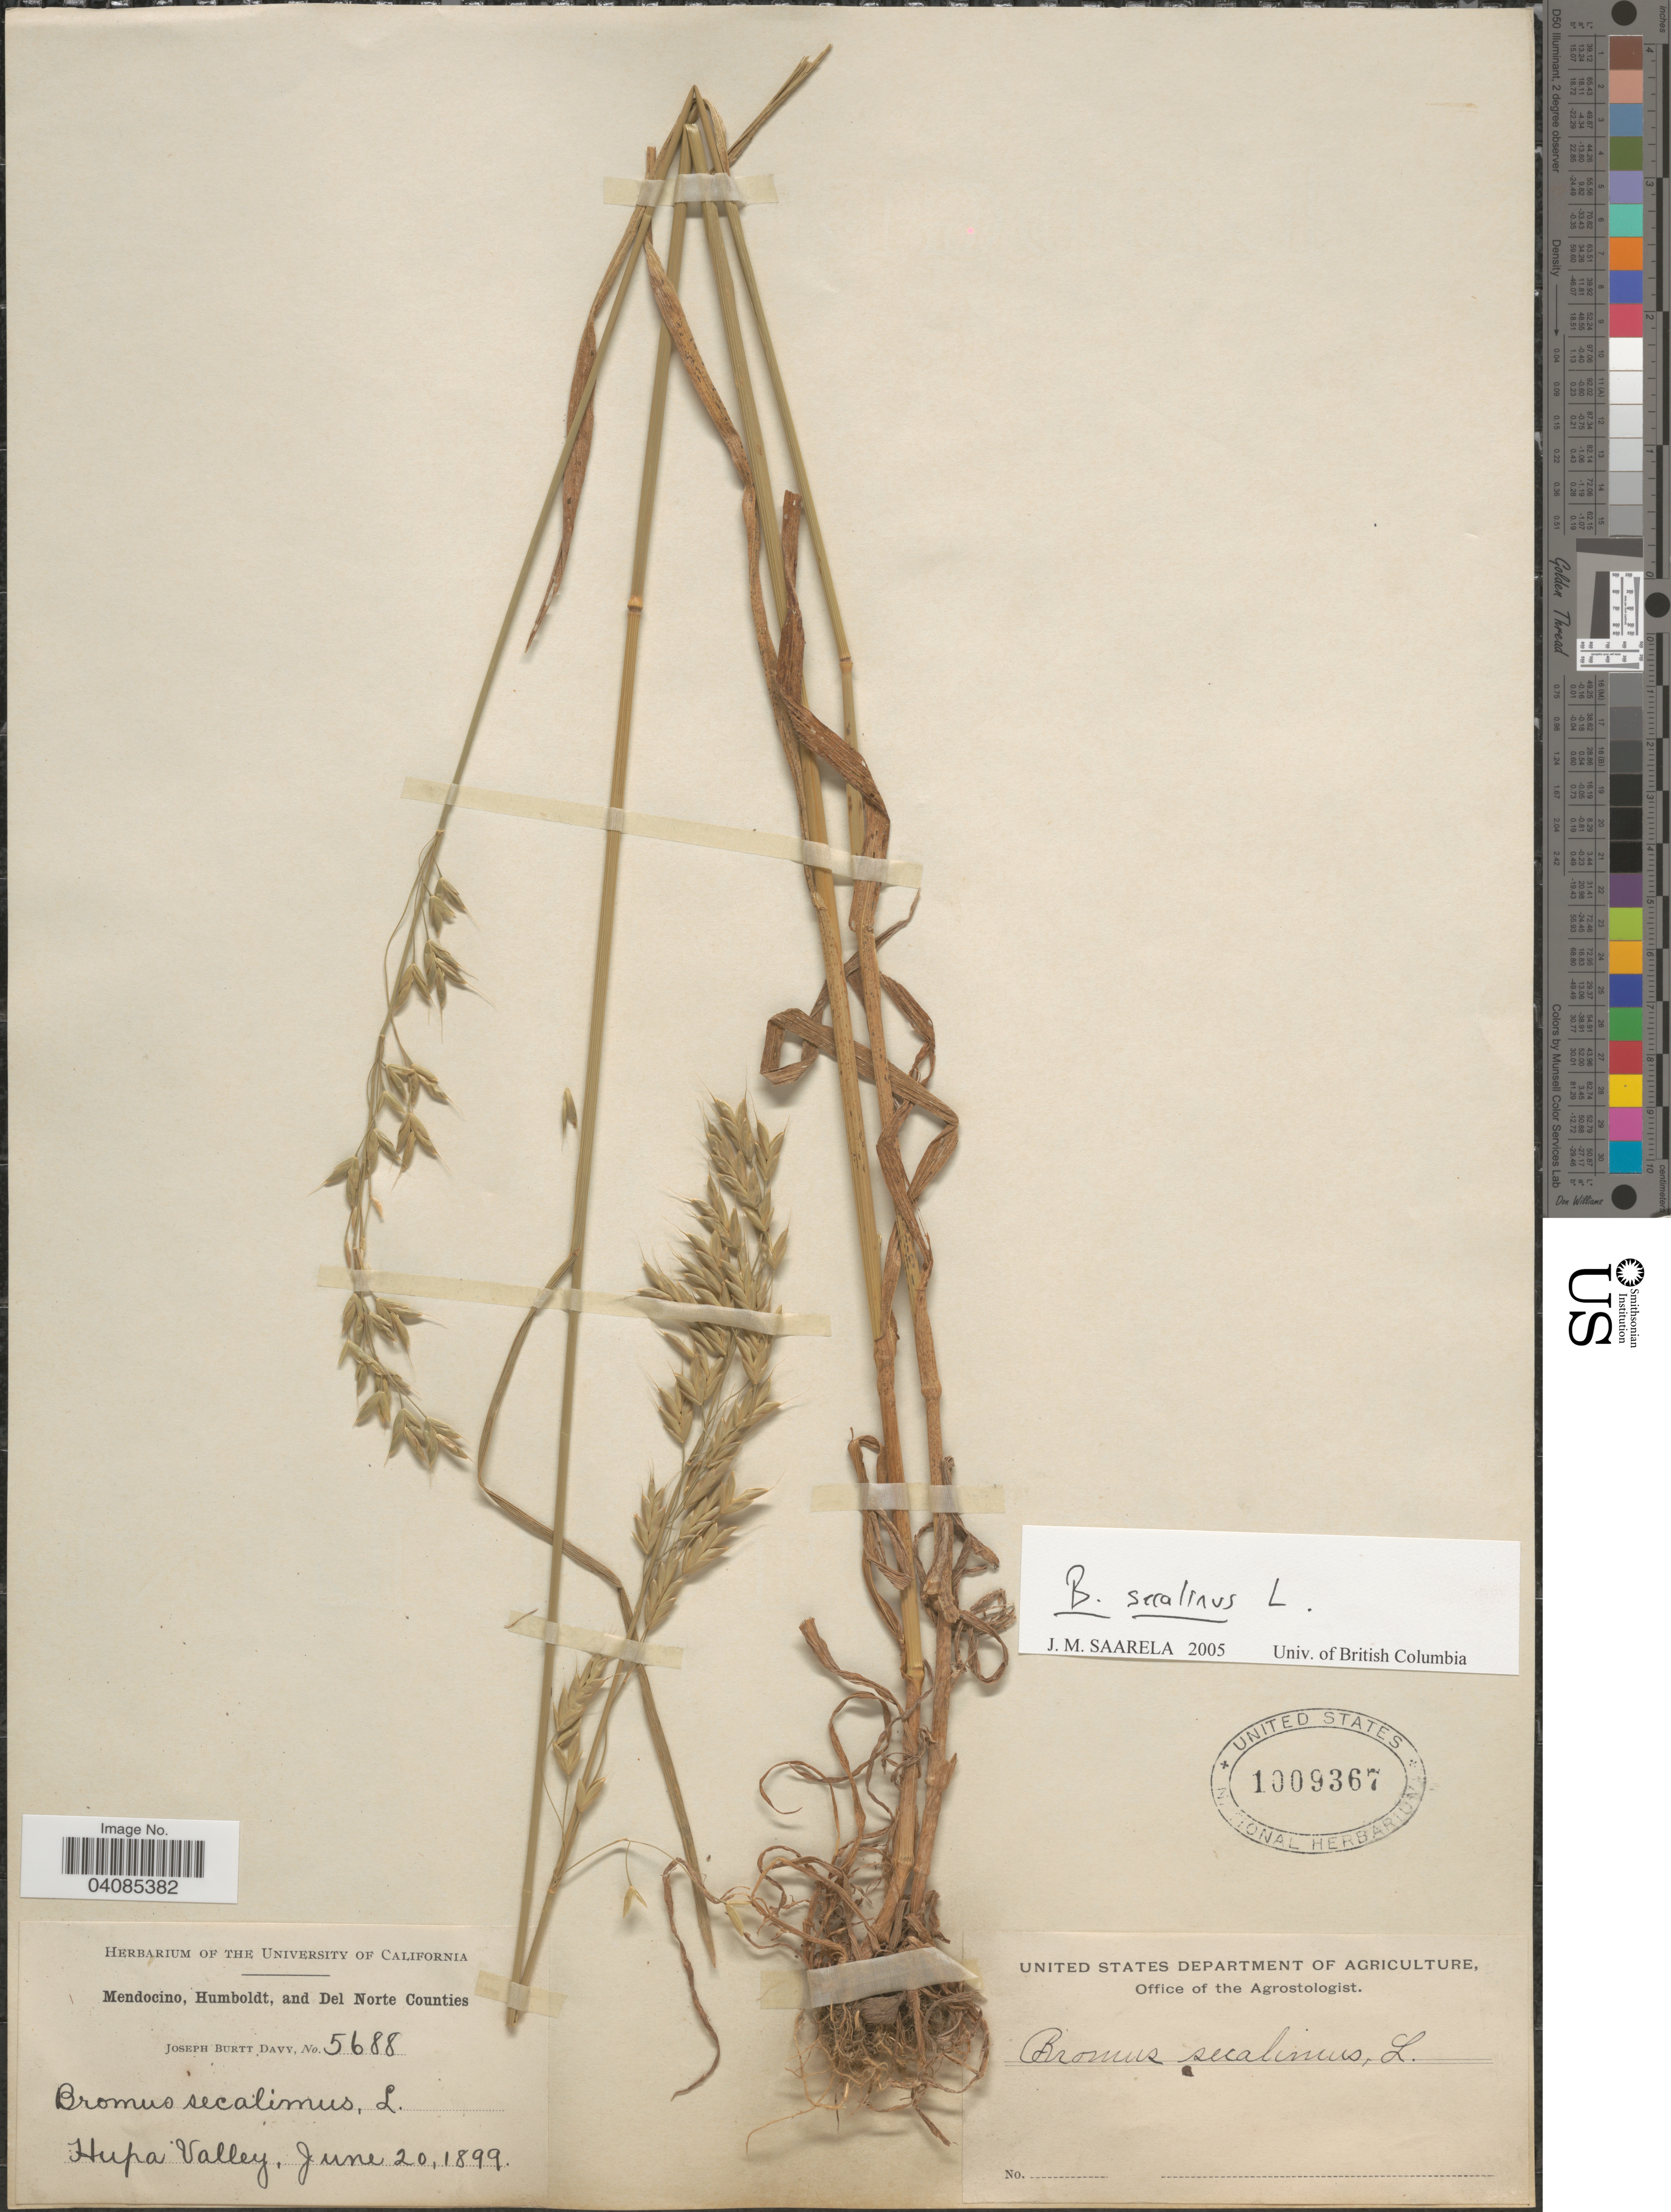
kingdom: Plantae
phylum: Tracheophyta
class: Liliopsida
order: Poales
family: Poaceae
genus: Bromus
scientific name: Bromus secalinus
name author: L.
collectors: J. Burtt Davy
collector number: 5688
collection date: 1899-06-20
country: United States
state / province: California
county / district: Mendocino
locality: Mendocino, Humboldt, and Del Norte Counties. Hupa Valley.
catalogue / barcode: US 1009367